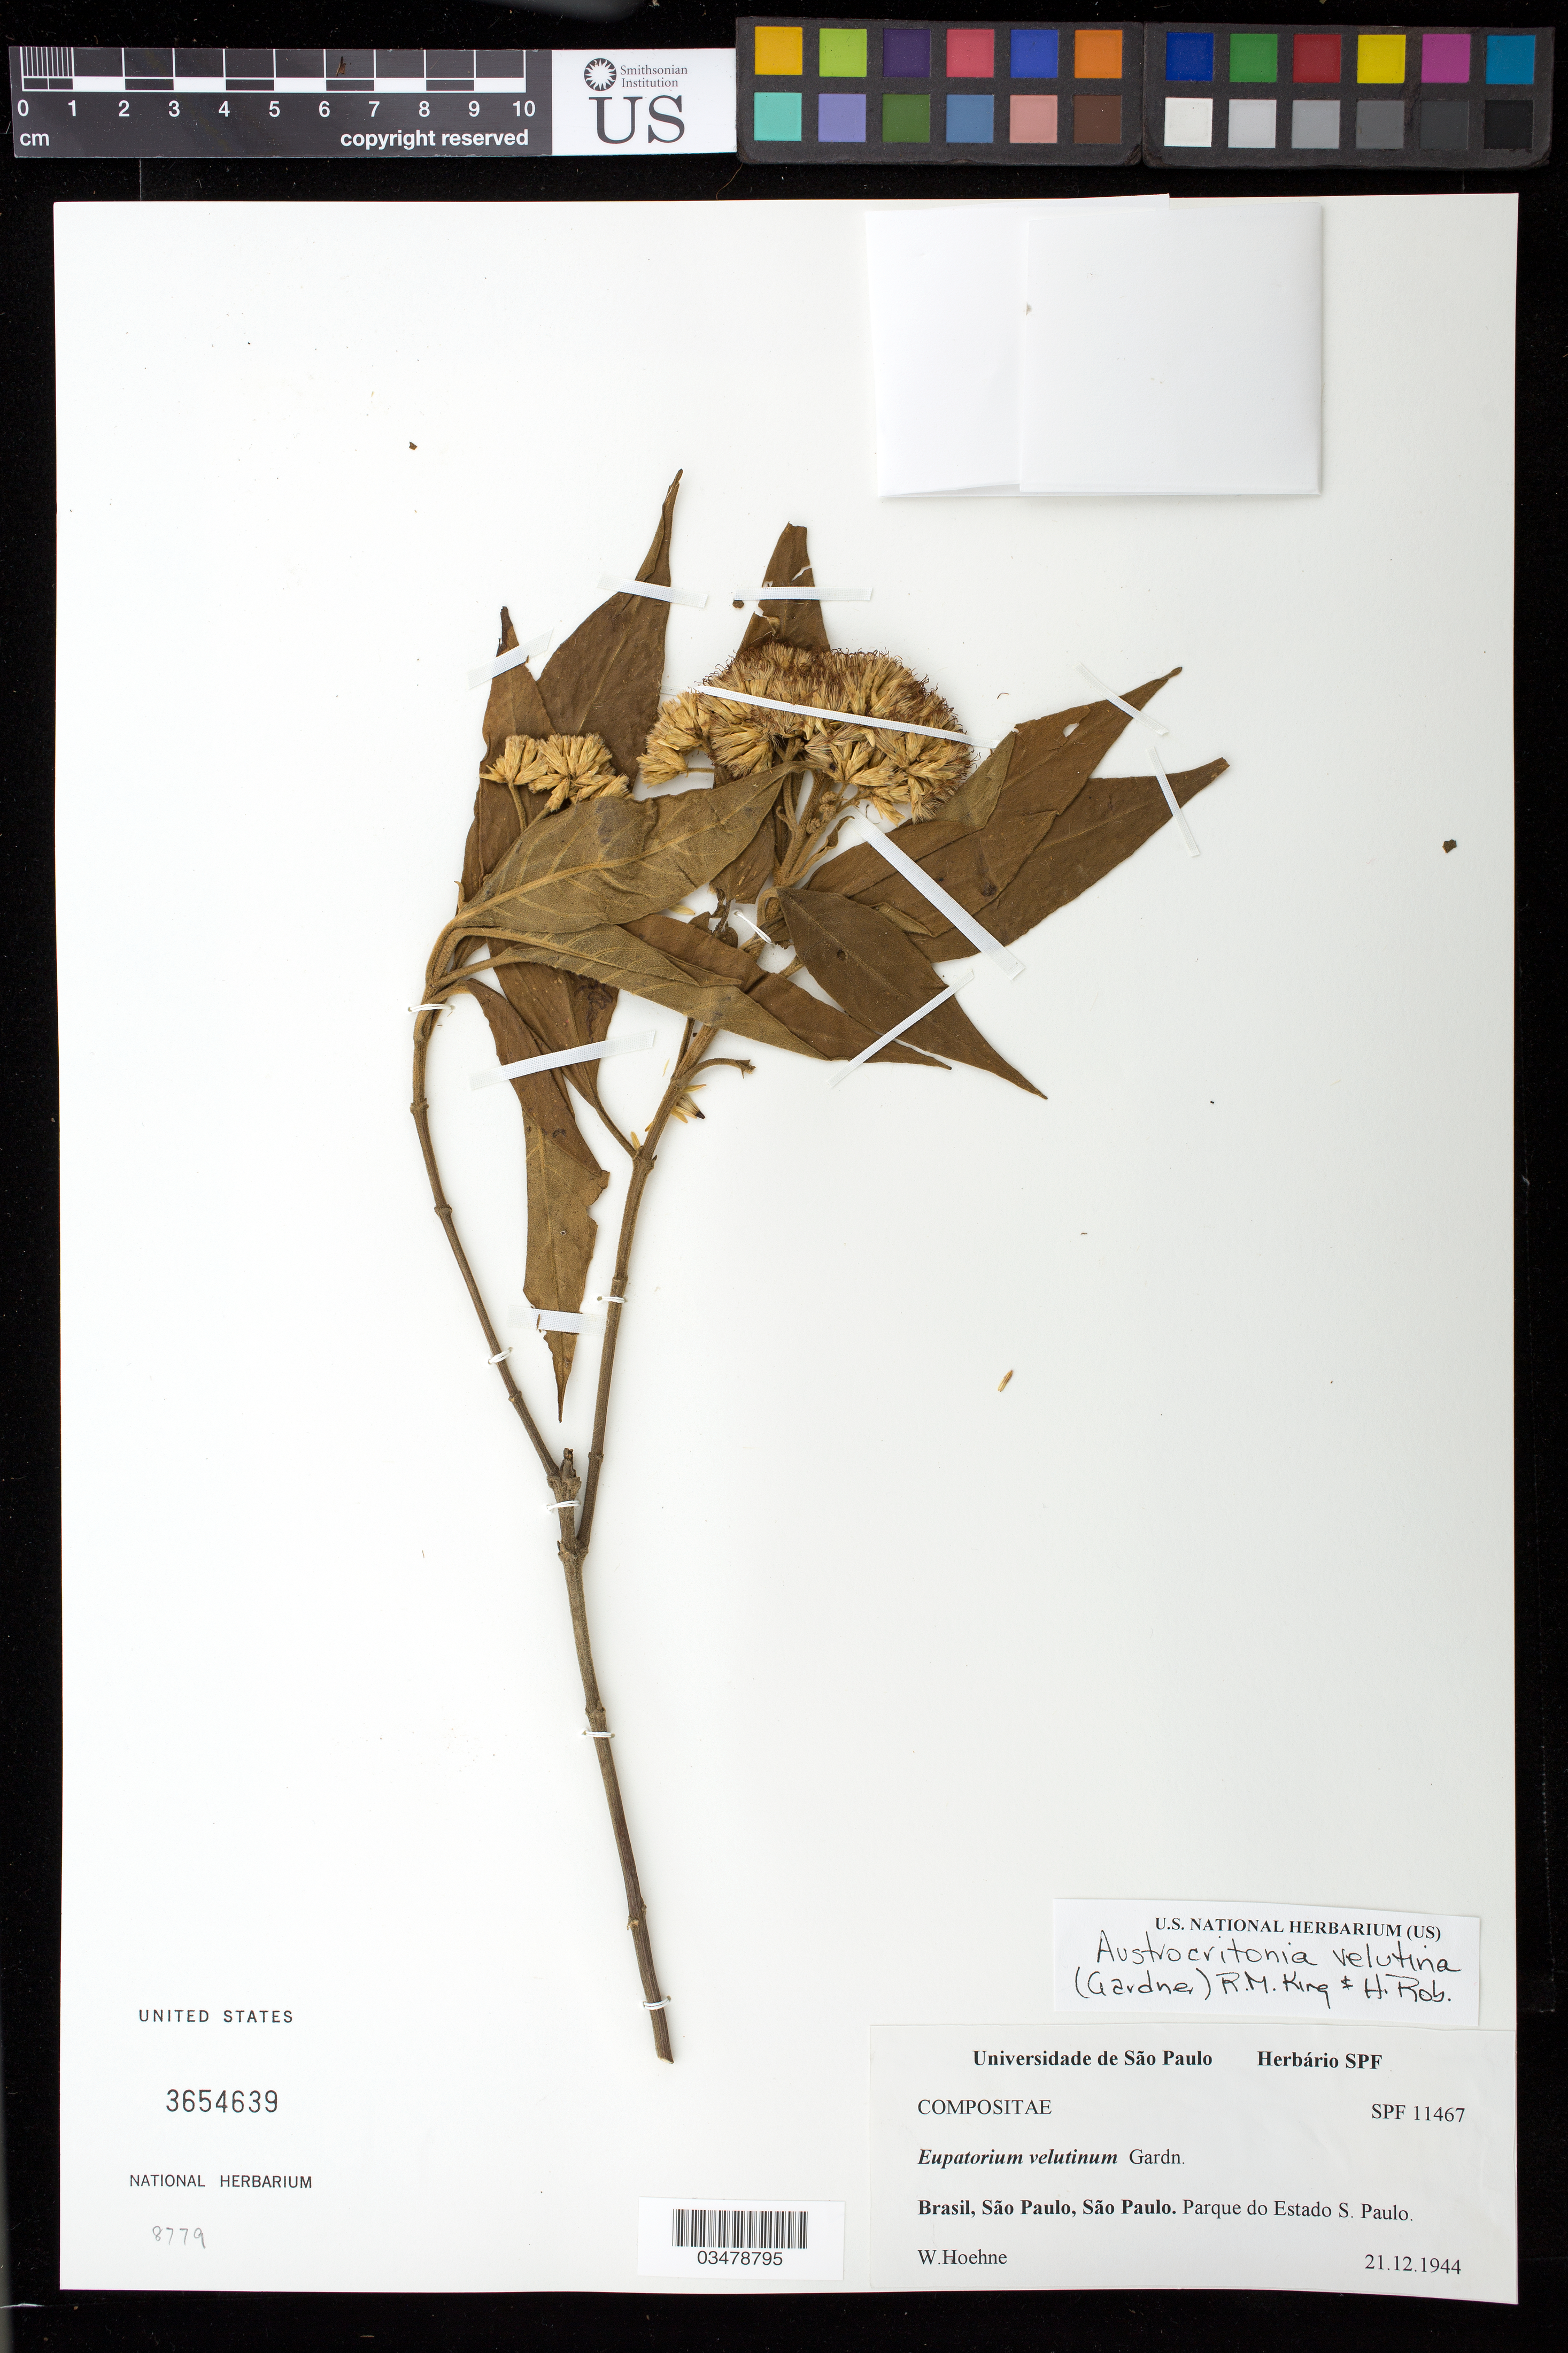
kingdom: Plantae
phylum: Tracheophyta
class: Magnoliopsida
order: Asterales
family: Asteraceae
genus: Austrocritonia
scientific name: Austrocritonia velutina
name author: (Gardner) R.M. King & H. Rob.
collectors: W. Hoehne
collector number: SPF 11467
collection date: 1944-12-21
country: Brazil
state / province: São Paulo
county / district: São Paulo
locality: Parque do Estado Sao Paulo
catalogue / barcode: US 3654639